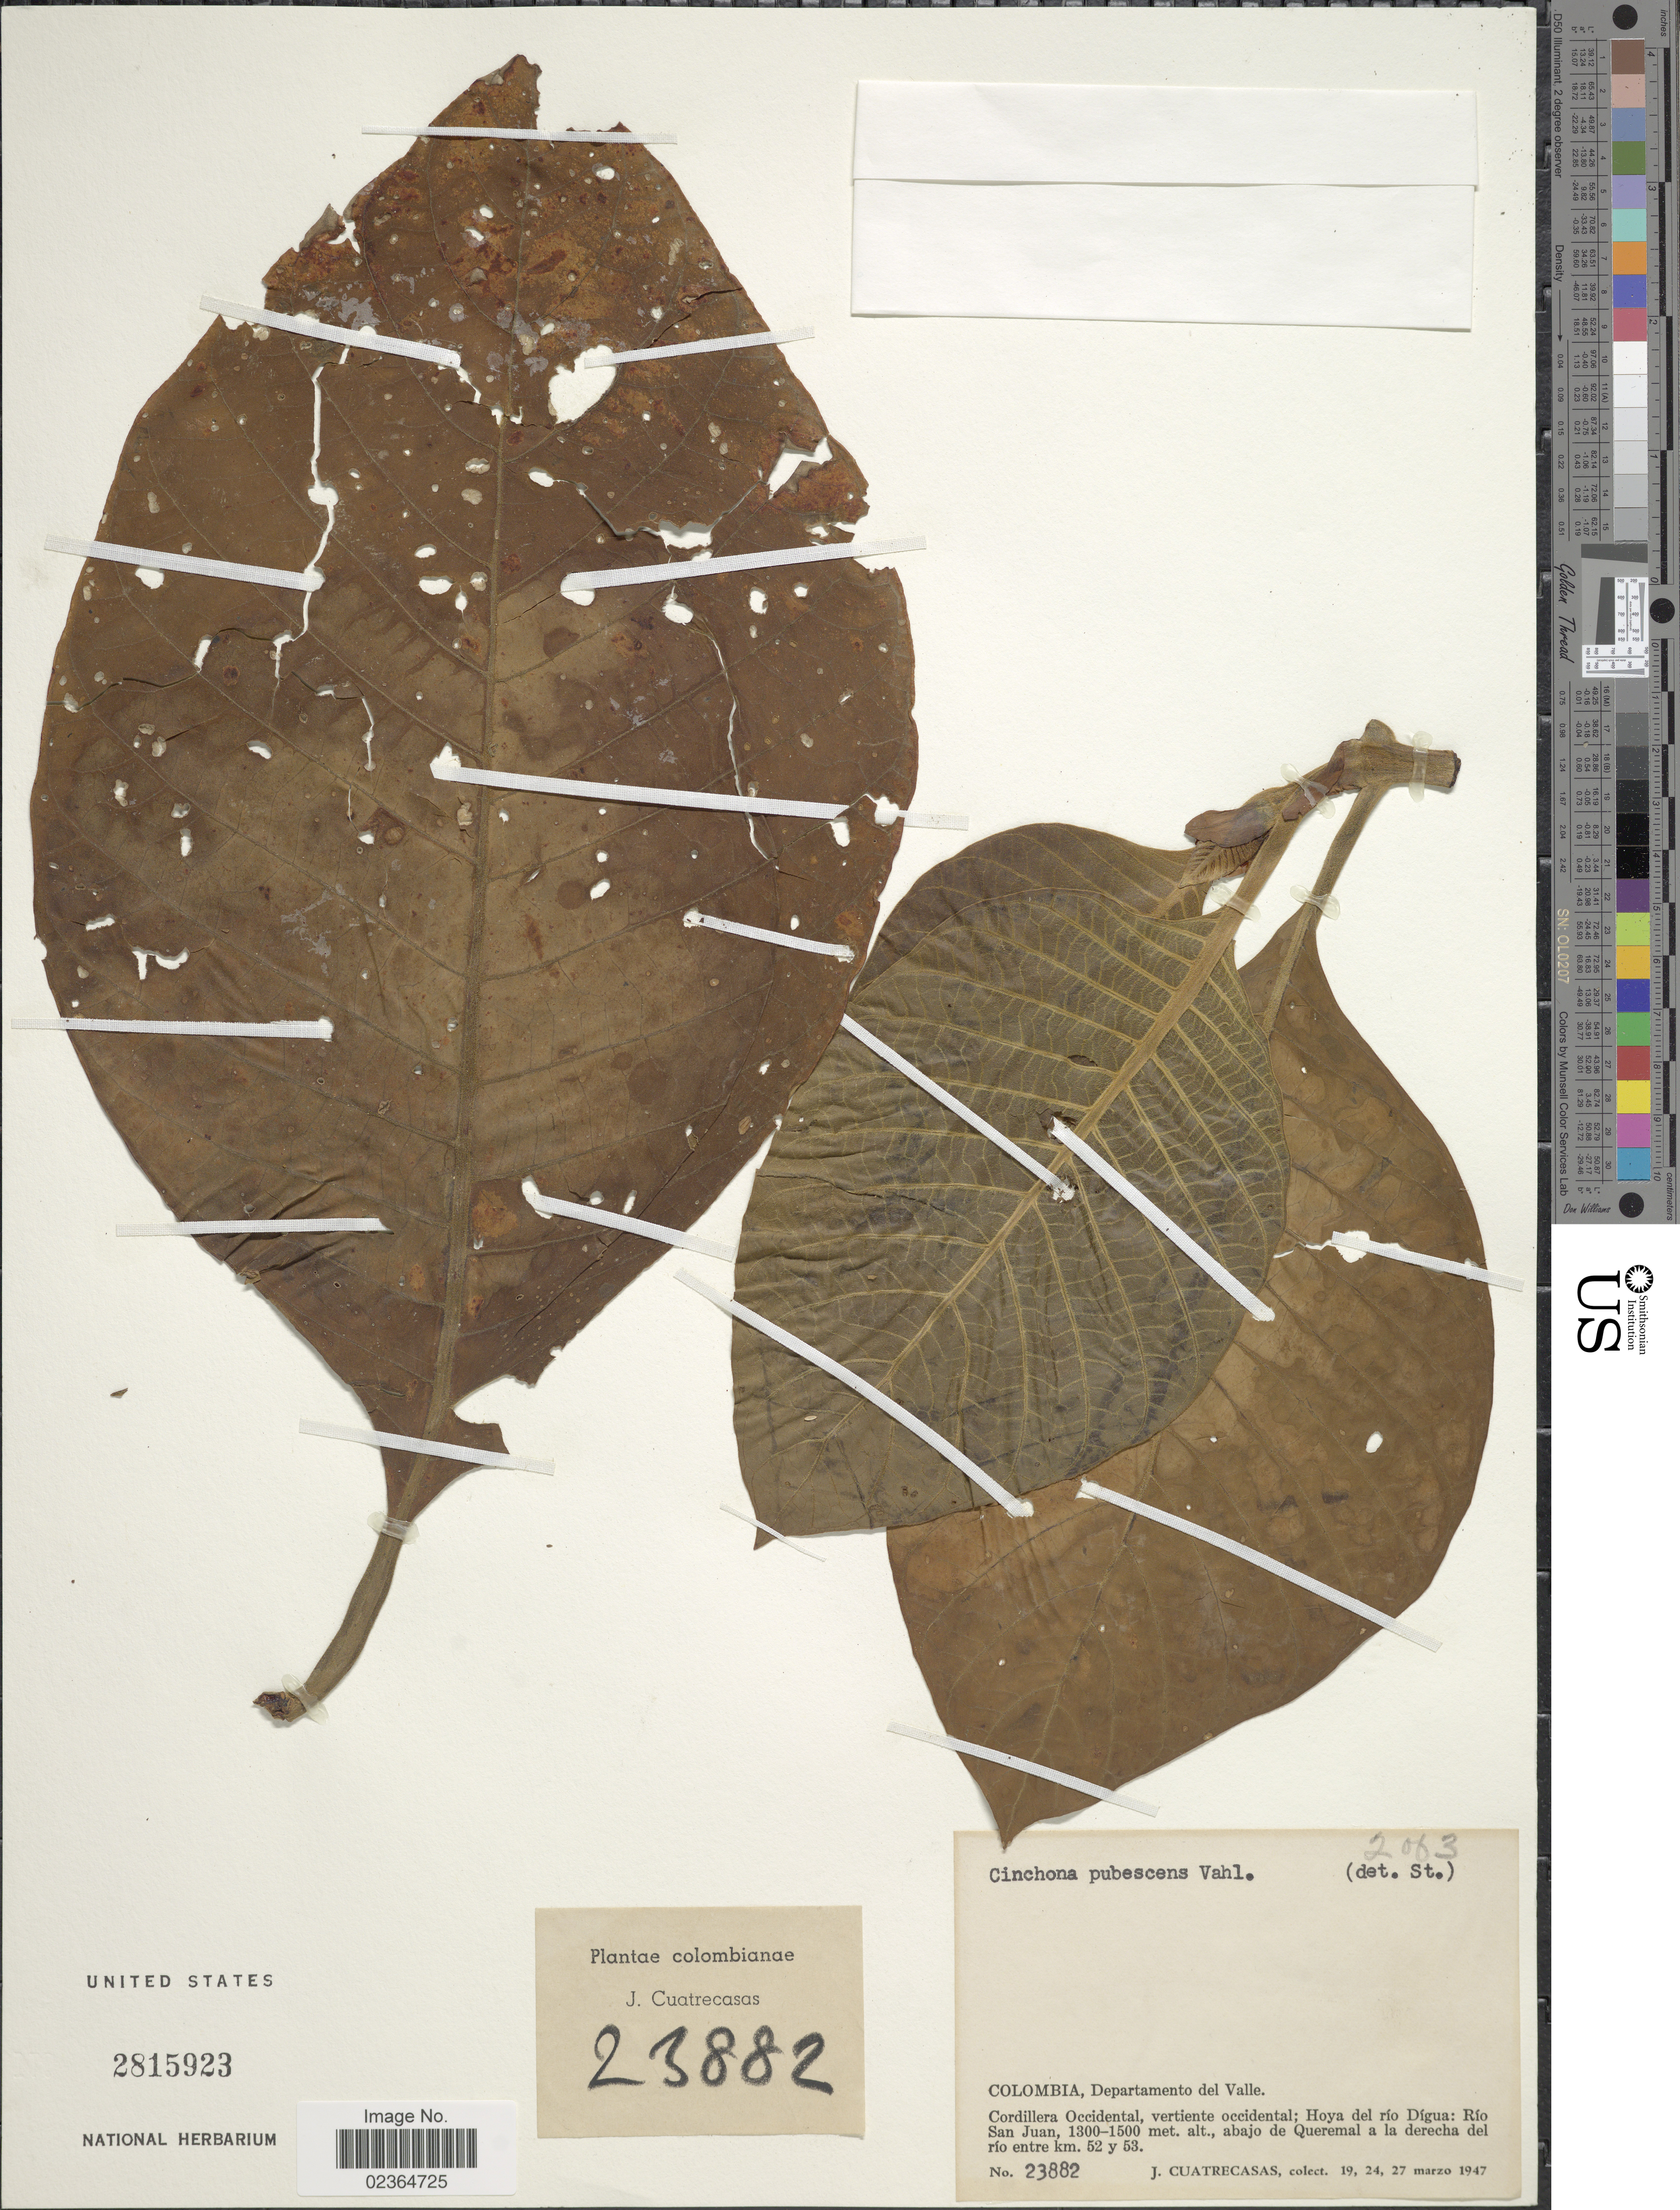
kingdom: Plantae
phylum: Tracheophyta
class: Magnoliopsida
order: Gentianales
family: Rubiaceae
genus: Cinchona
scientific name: Cinchona pubescens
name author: Vahl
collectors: J. Cuatrecasas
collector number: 23882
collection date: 1947-03-19/1947-03-27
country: Colombia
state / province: Valle del Cauca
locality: Departamento del Valle. Cordillera Occidental, vertiente occidental; Hoya del río Dígua: Río San Juan, abajo de Queremal a la derecha del río entre km. 52 y 53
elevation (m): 1300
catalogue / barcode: US 2815923